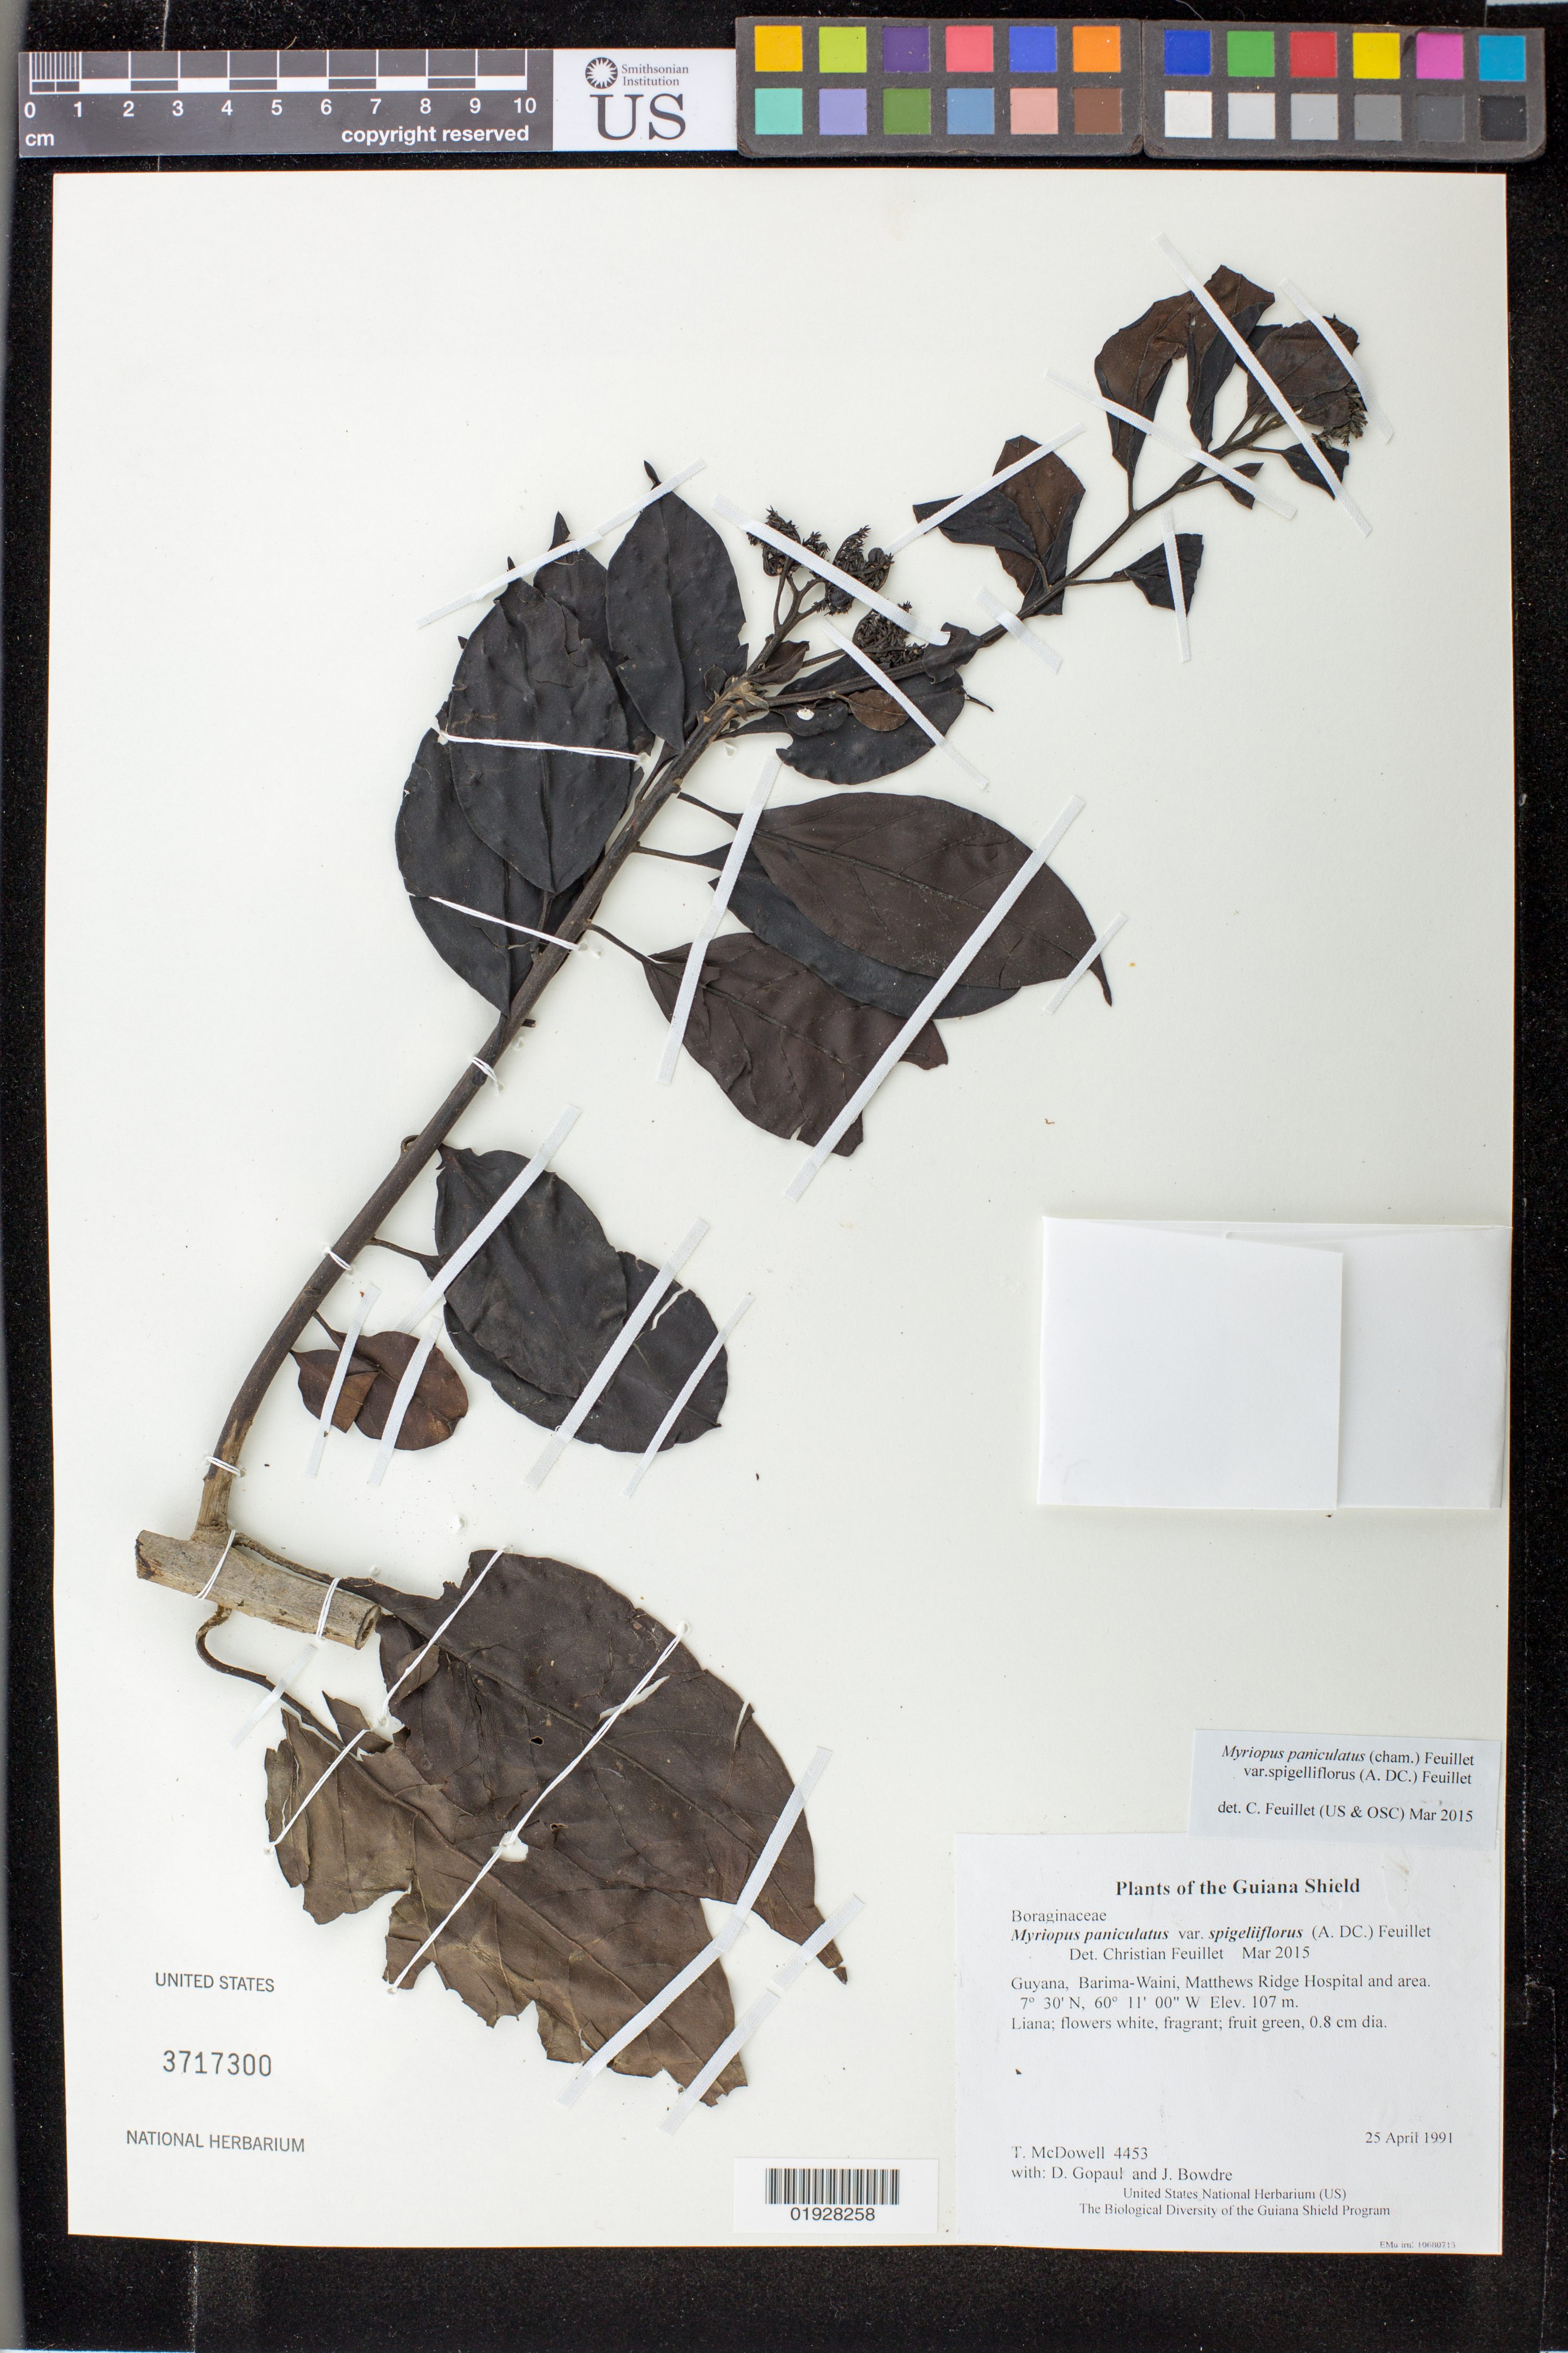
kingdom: Plantae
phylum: Tracheophyta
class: Magnoliopsida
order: Boraginales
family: Heliotropiaceae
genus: Myriopus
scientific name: Myriopus paniculatus var. spigeliiflorus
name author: (A. DC.) Feuillet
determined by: Feuillet, C.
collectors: T. McDowell, D. Gopaul & J. Bowdre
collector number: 4453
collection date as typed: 25 April 1991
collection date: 1991-04-25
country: Guyana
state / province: Barima-Waini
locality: Matthews Ridge Hospital and area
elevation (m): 107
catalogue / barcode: US 3717300